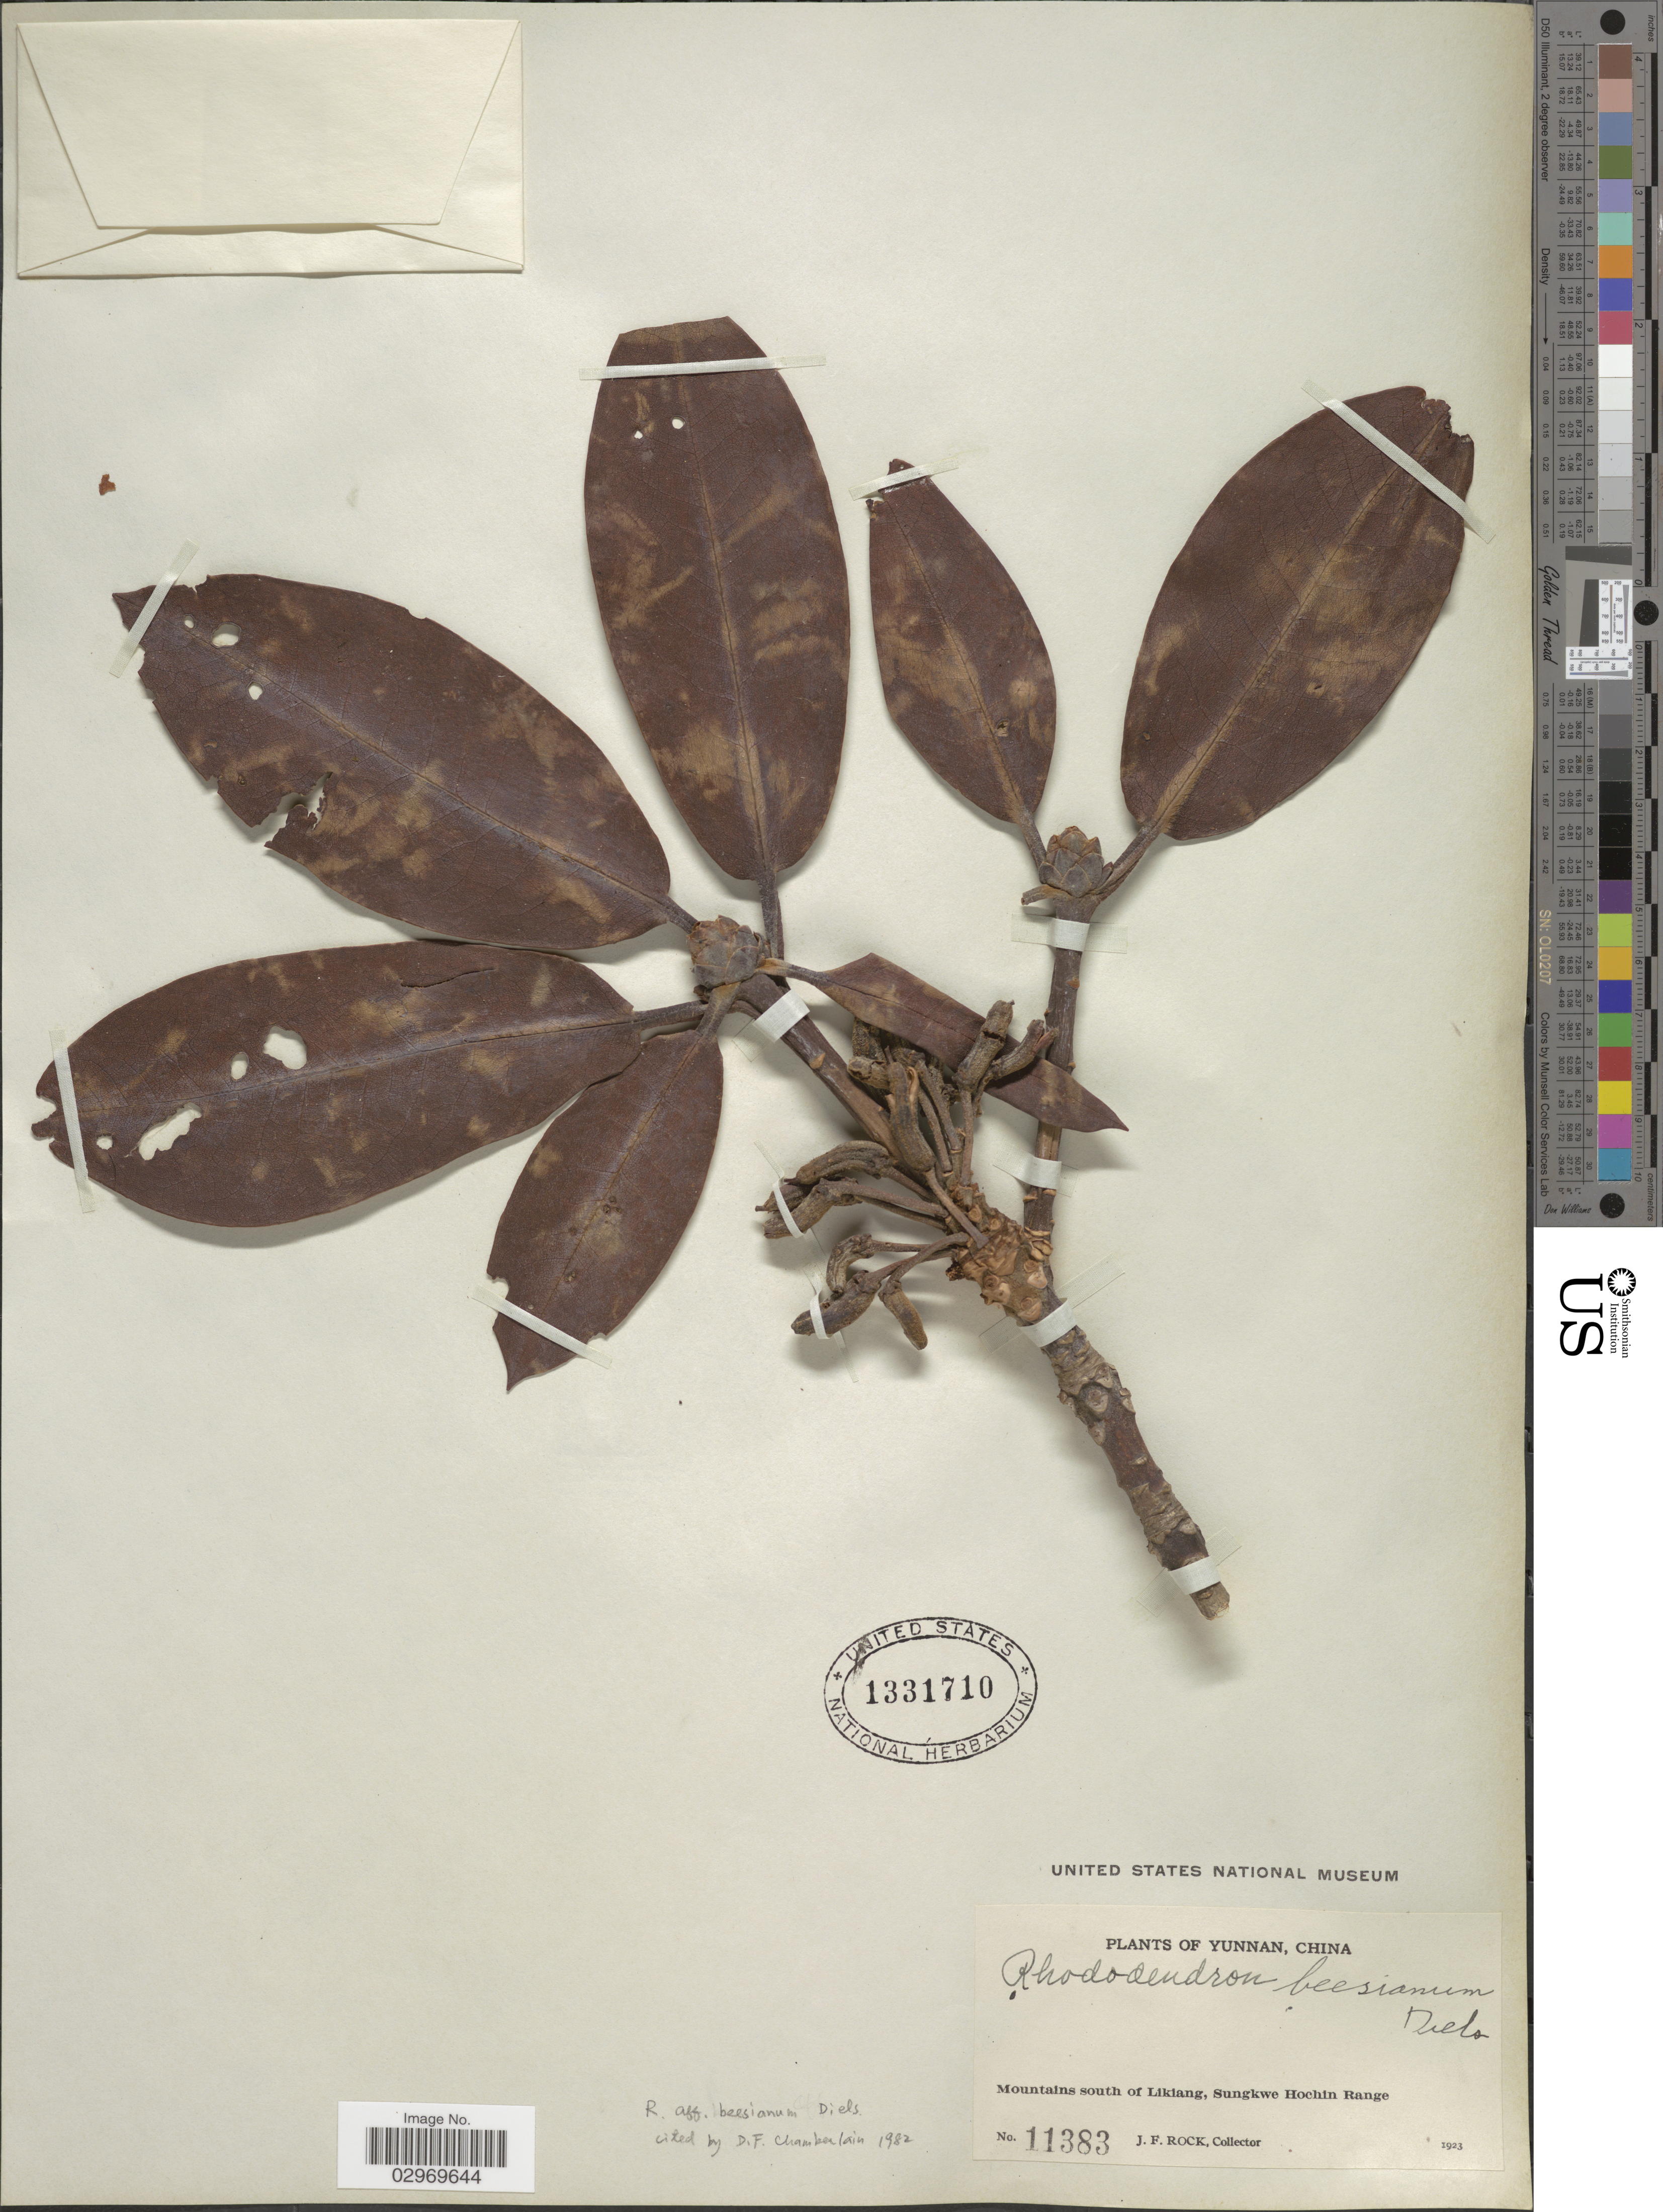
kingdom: Plantae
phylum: Tracheophyta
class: Magnoliopsida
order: Ericales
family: Ericaceae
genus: Rhododendron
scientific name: Rhododendron beesianum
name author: Diels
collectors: J. Rock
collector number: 11383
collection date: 1923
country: China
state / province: Yunnan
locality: Mountains south of Likiang, Sungkwe Hochin Range.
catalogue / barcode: US 1331710